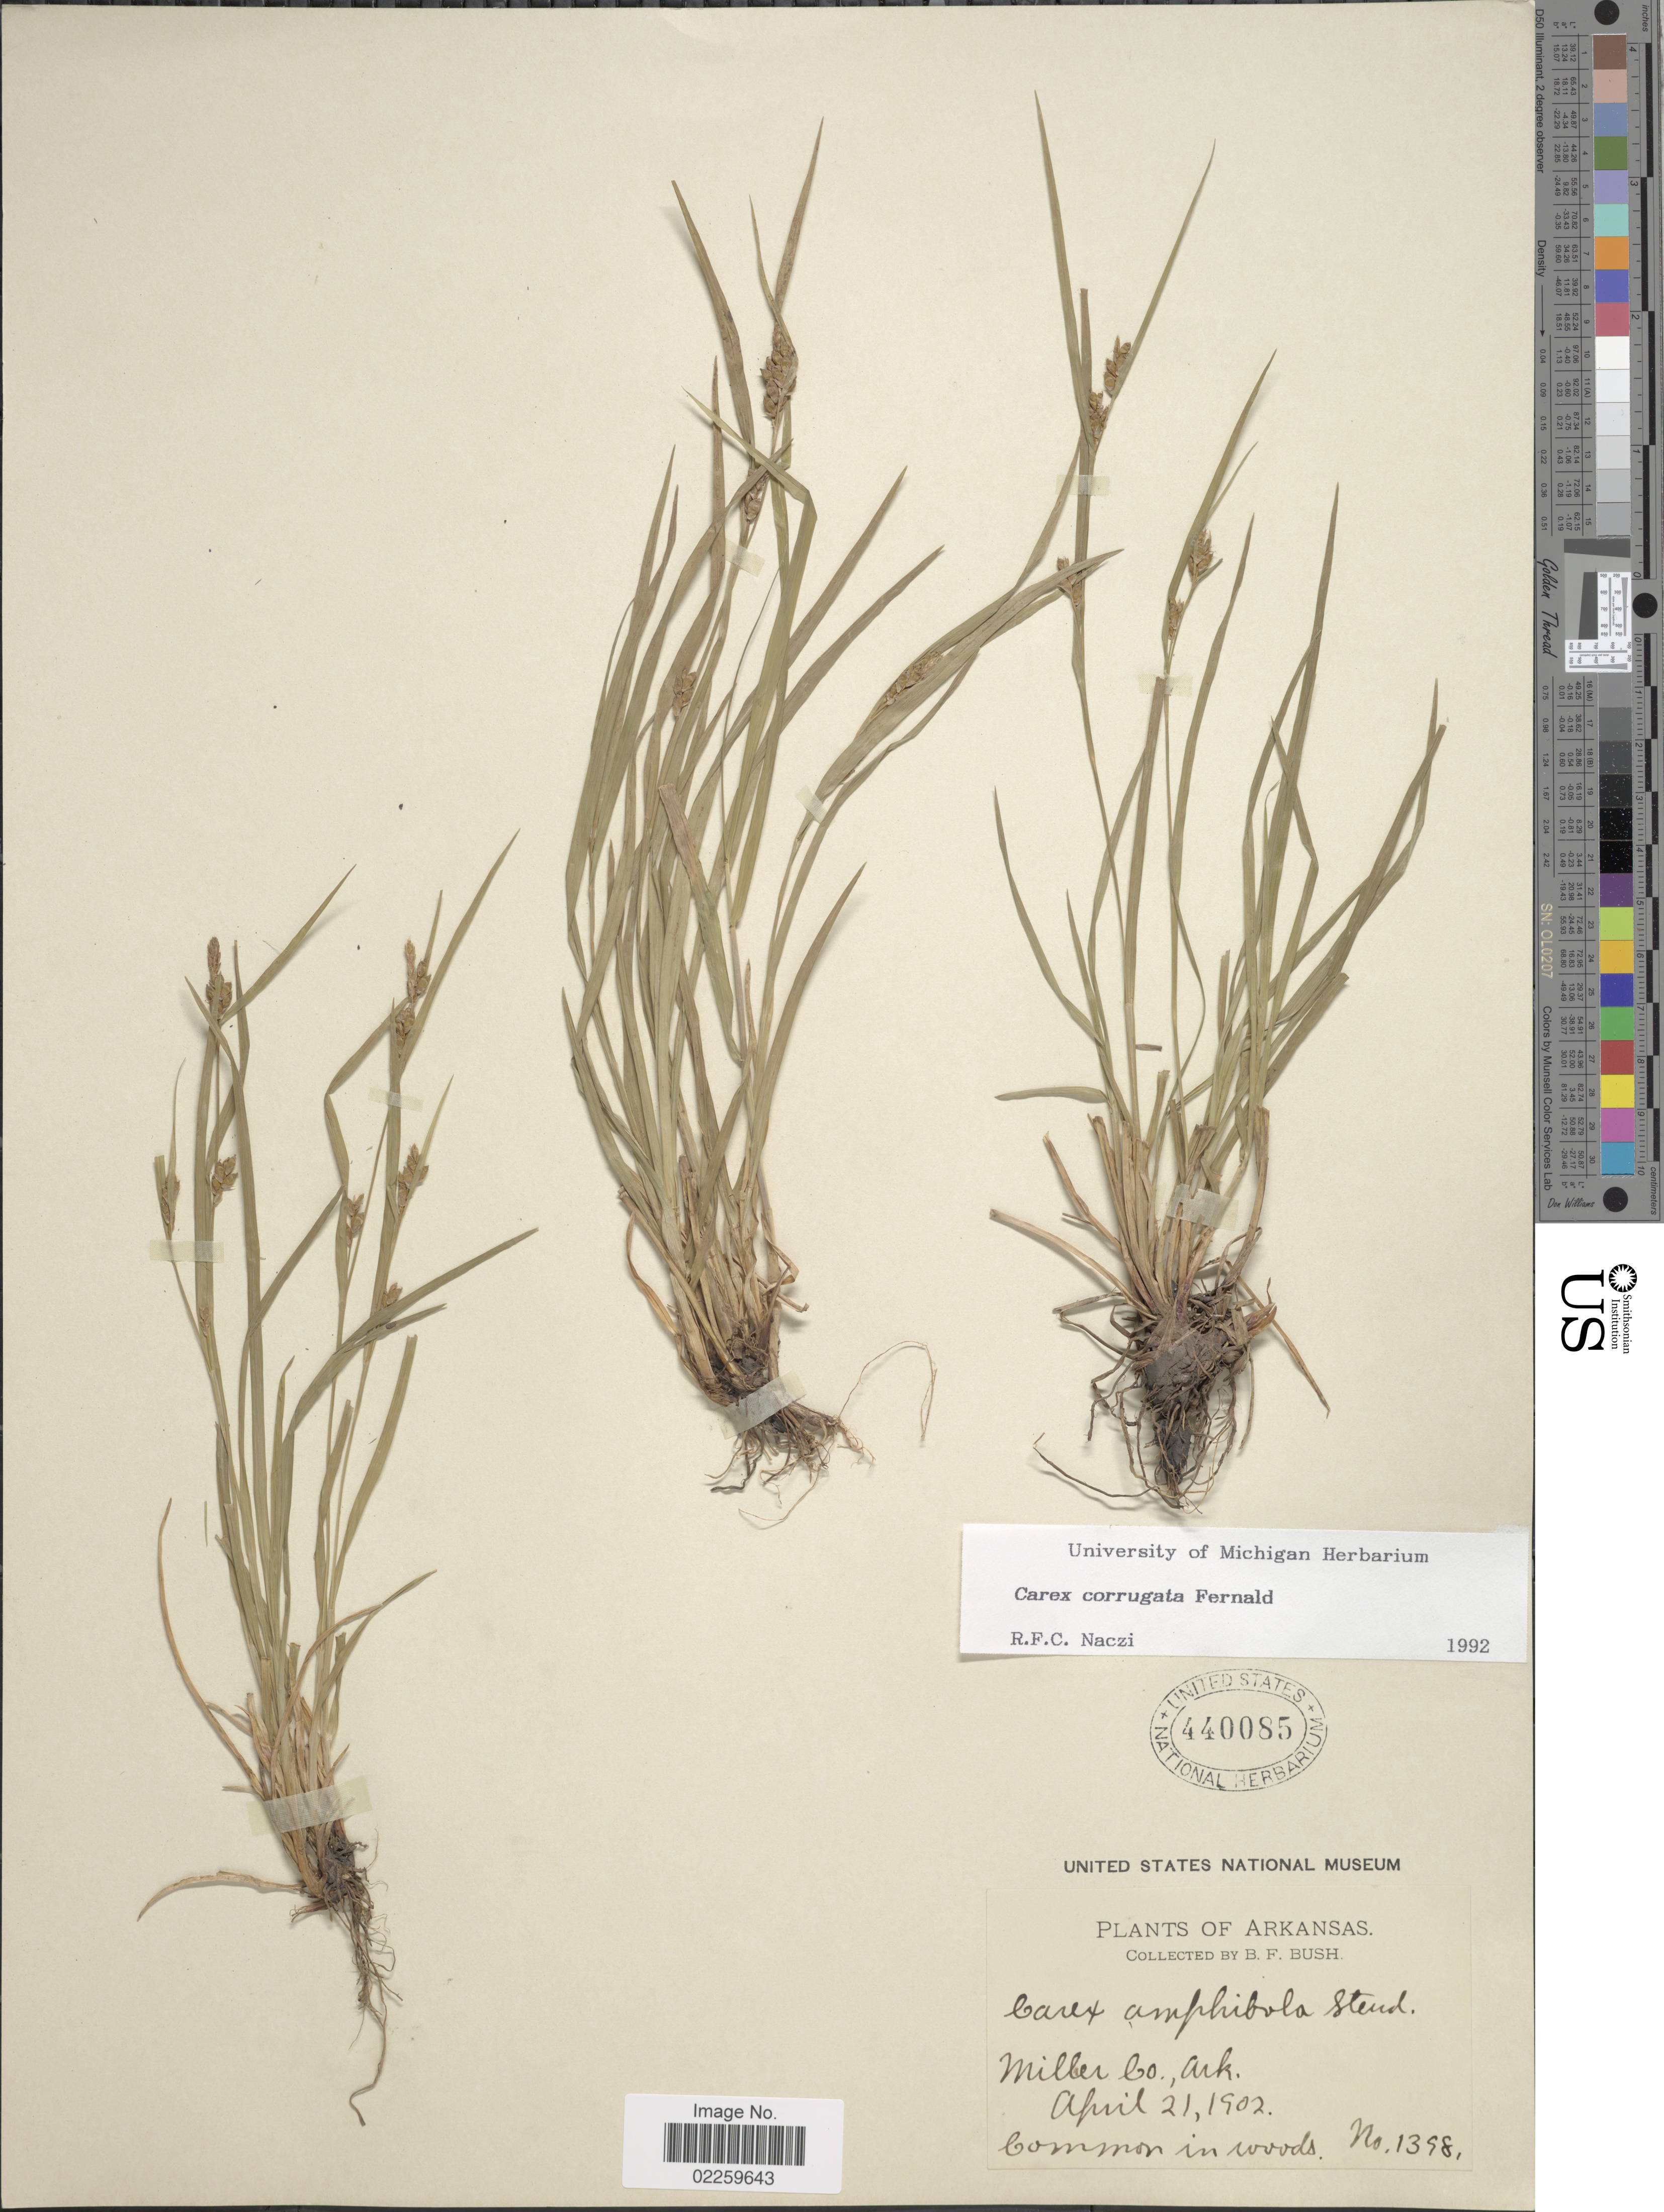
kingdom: Plantae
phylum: Tracheophyta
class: Liliopsida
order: Poales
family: Cyperaceae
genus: Carex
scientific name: Carex corrugata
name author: Fernald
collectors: B. F. Bush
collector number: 1398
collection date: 1902-04-21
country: United States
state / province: Arkansas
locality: Miller Co., common in woods.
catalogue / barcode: US 440085